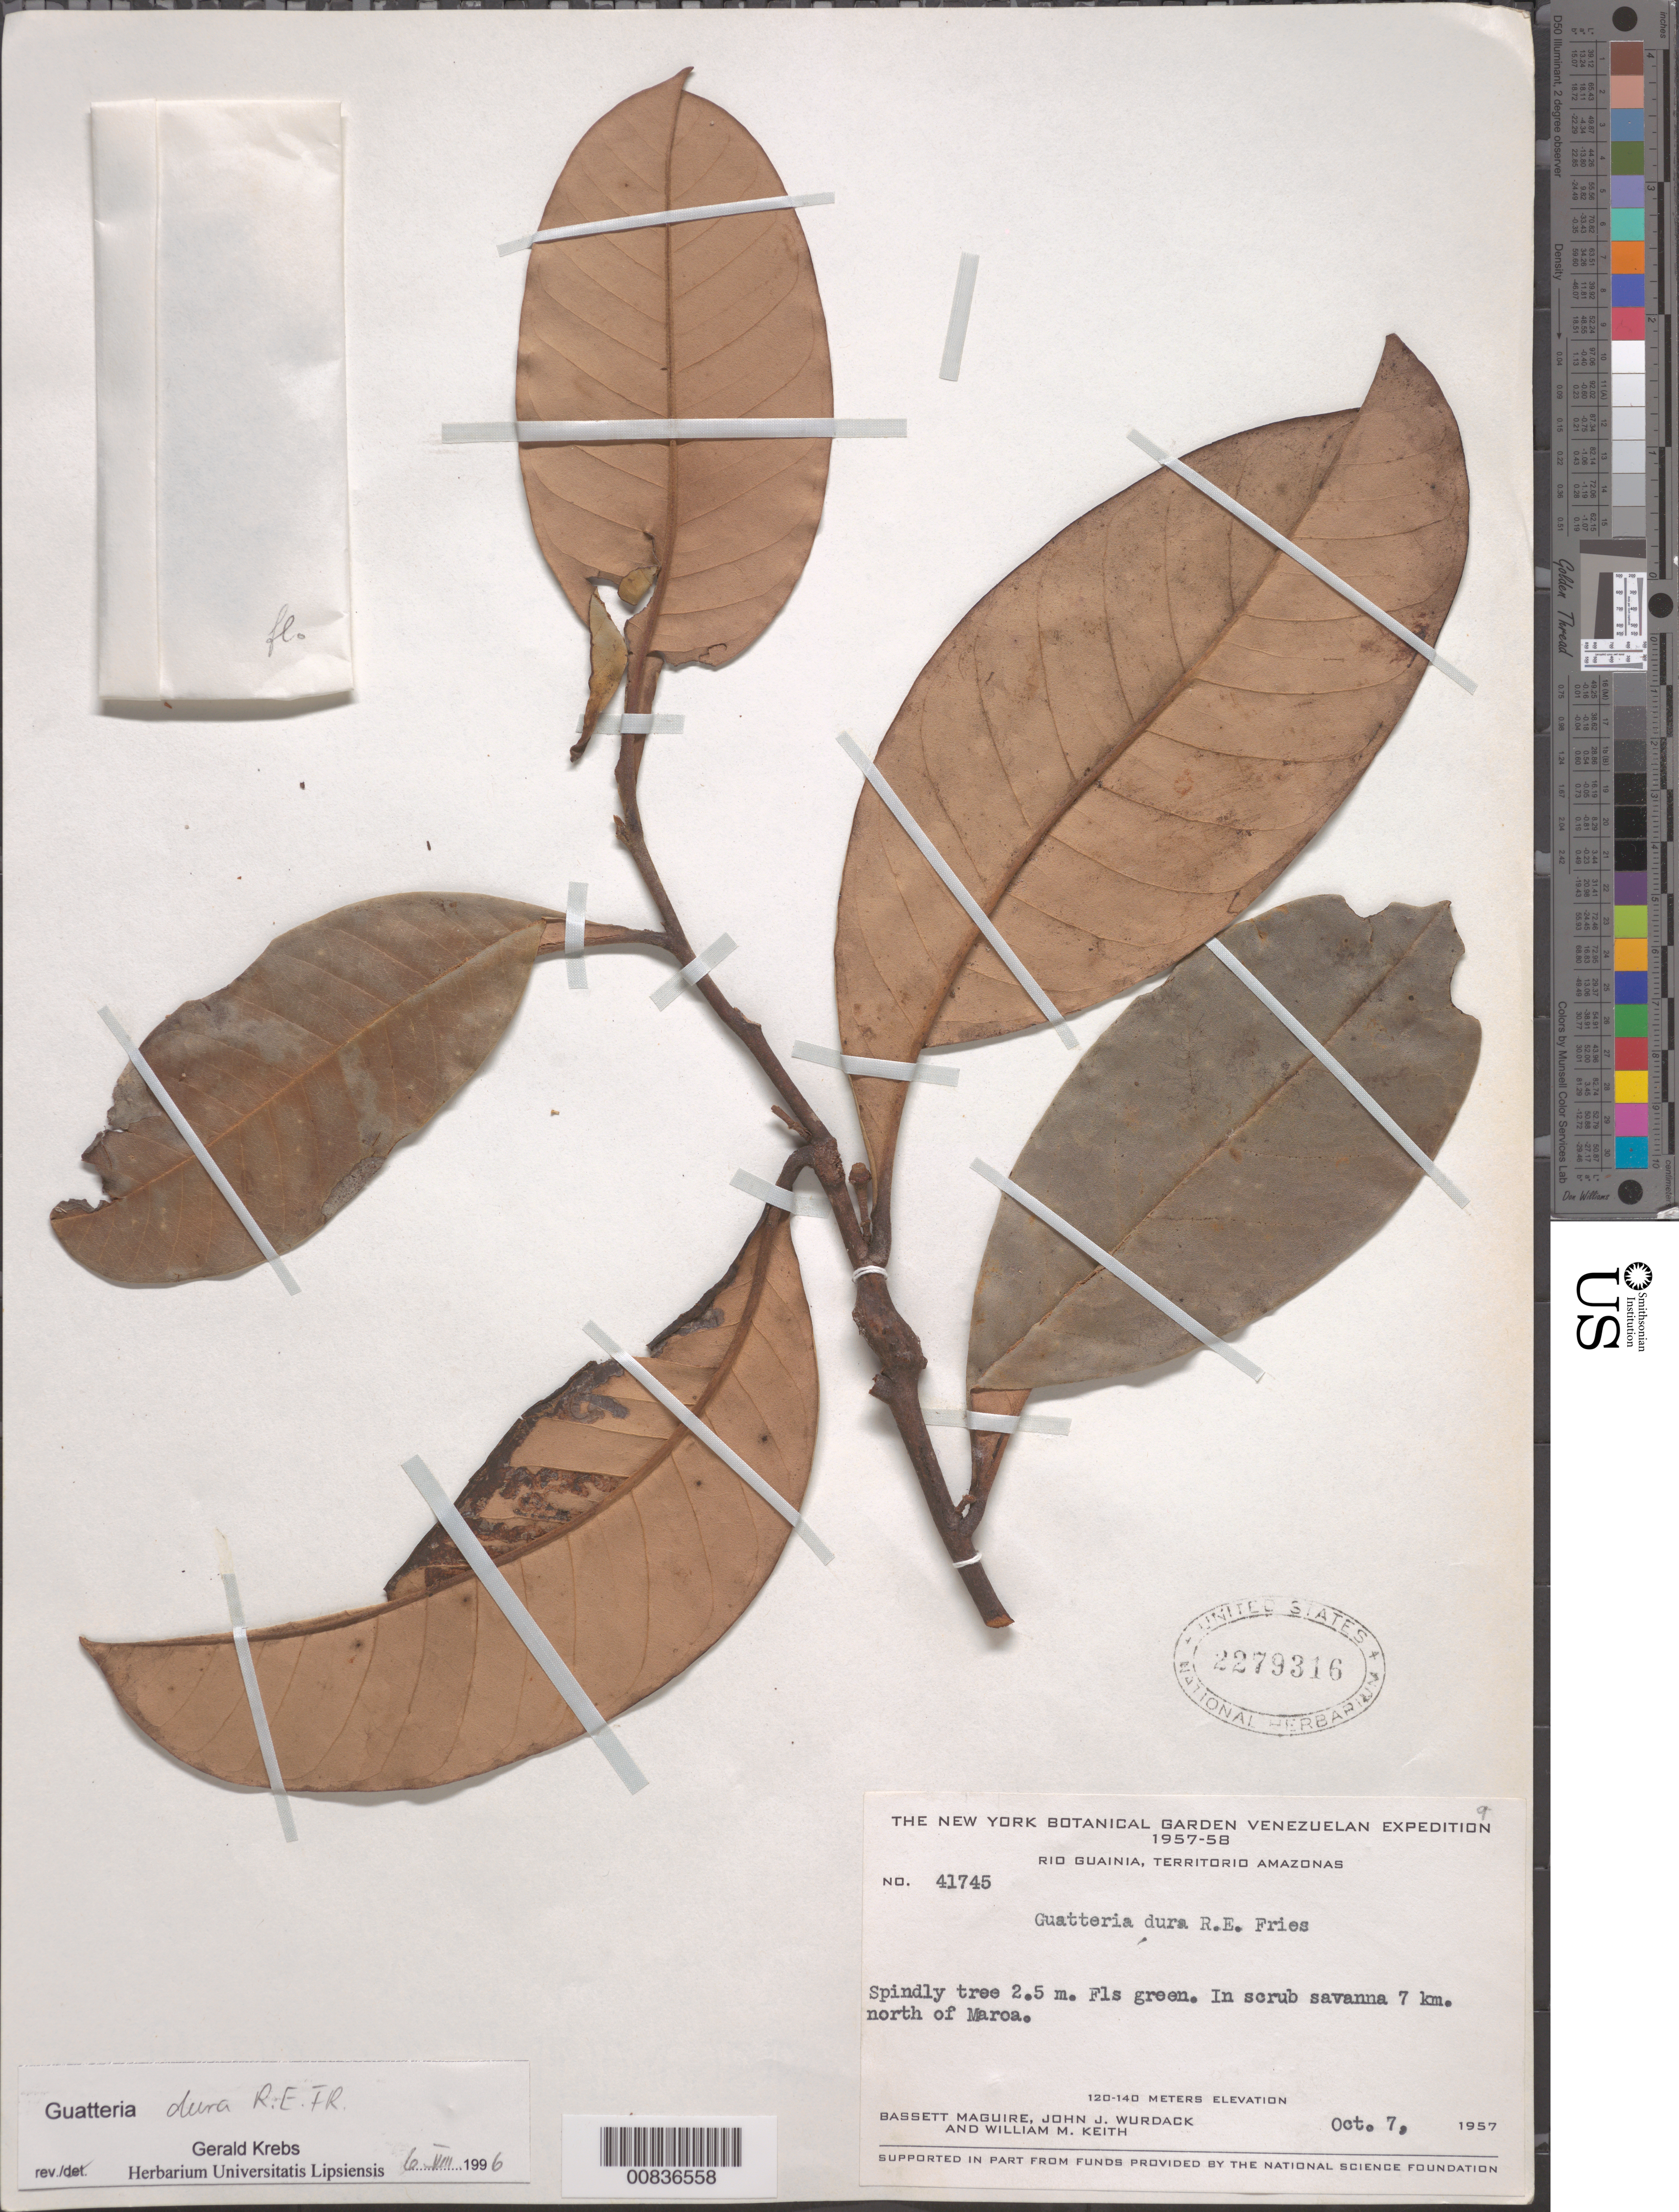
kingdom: Plantae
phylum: Tracheophyta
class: Magnoliopsida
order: Magnoliales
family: Annonaceae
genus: Guatteria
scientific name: Guatteria dura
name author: R.E. Fr.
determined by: Krebs, G.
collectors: B. Maguire, J. J. Wurdack & W. Keith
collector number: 41745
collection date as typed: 7-Oct-57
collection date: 1957-10-07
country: Venezuela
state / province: Amazonas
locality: Río Guainía, 7 km N of Maroa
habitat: Scrub savanna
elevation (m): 120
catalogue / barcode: US 2279316